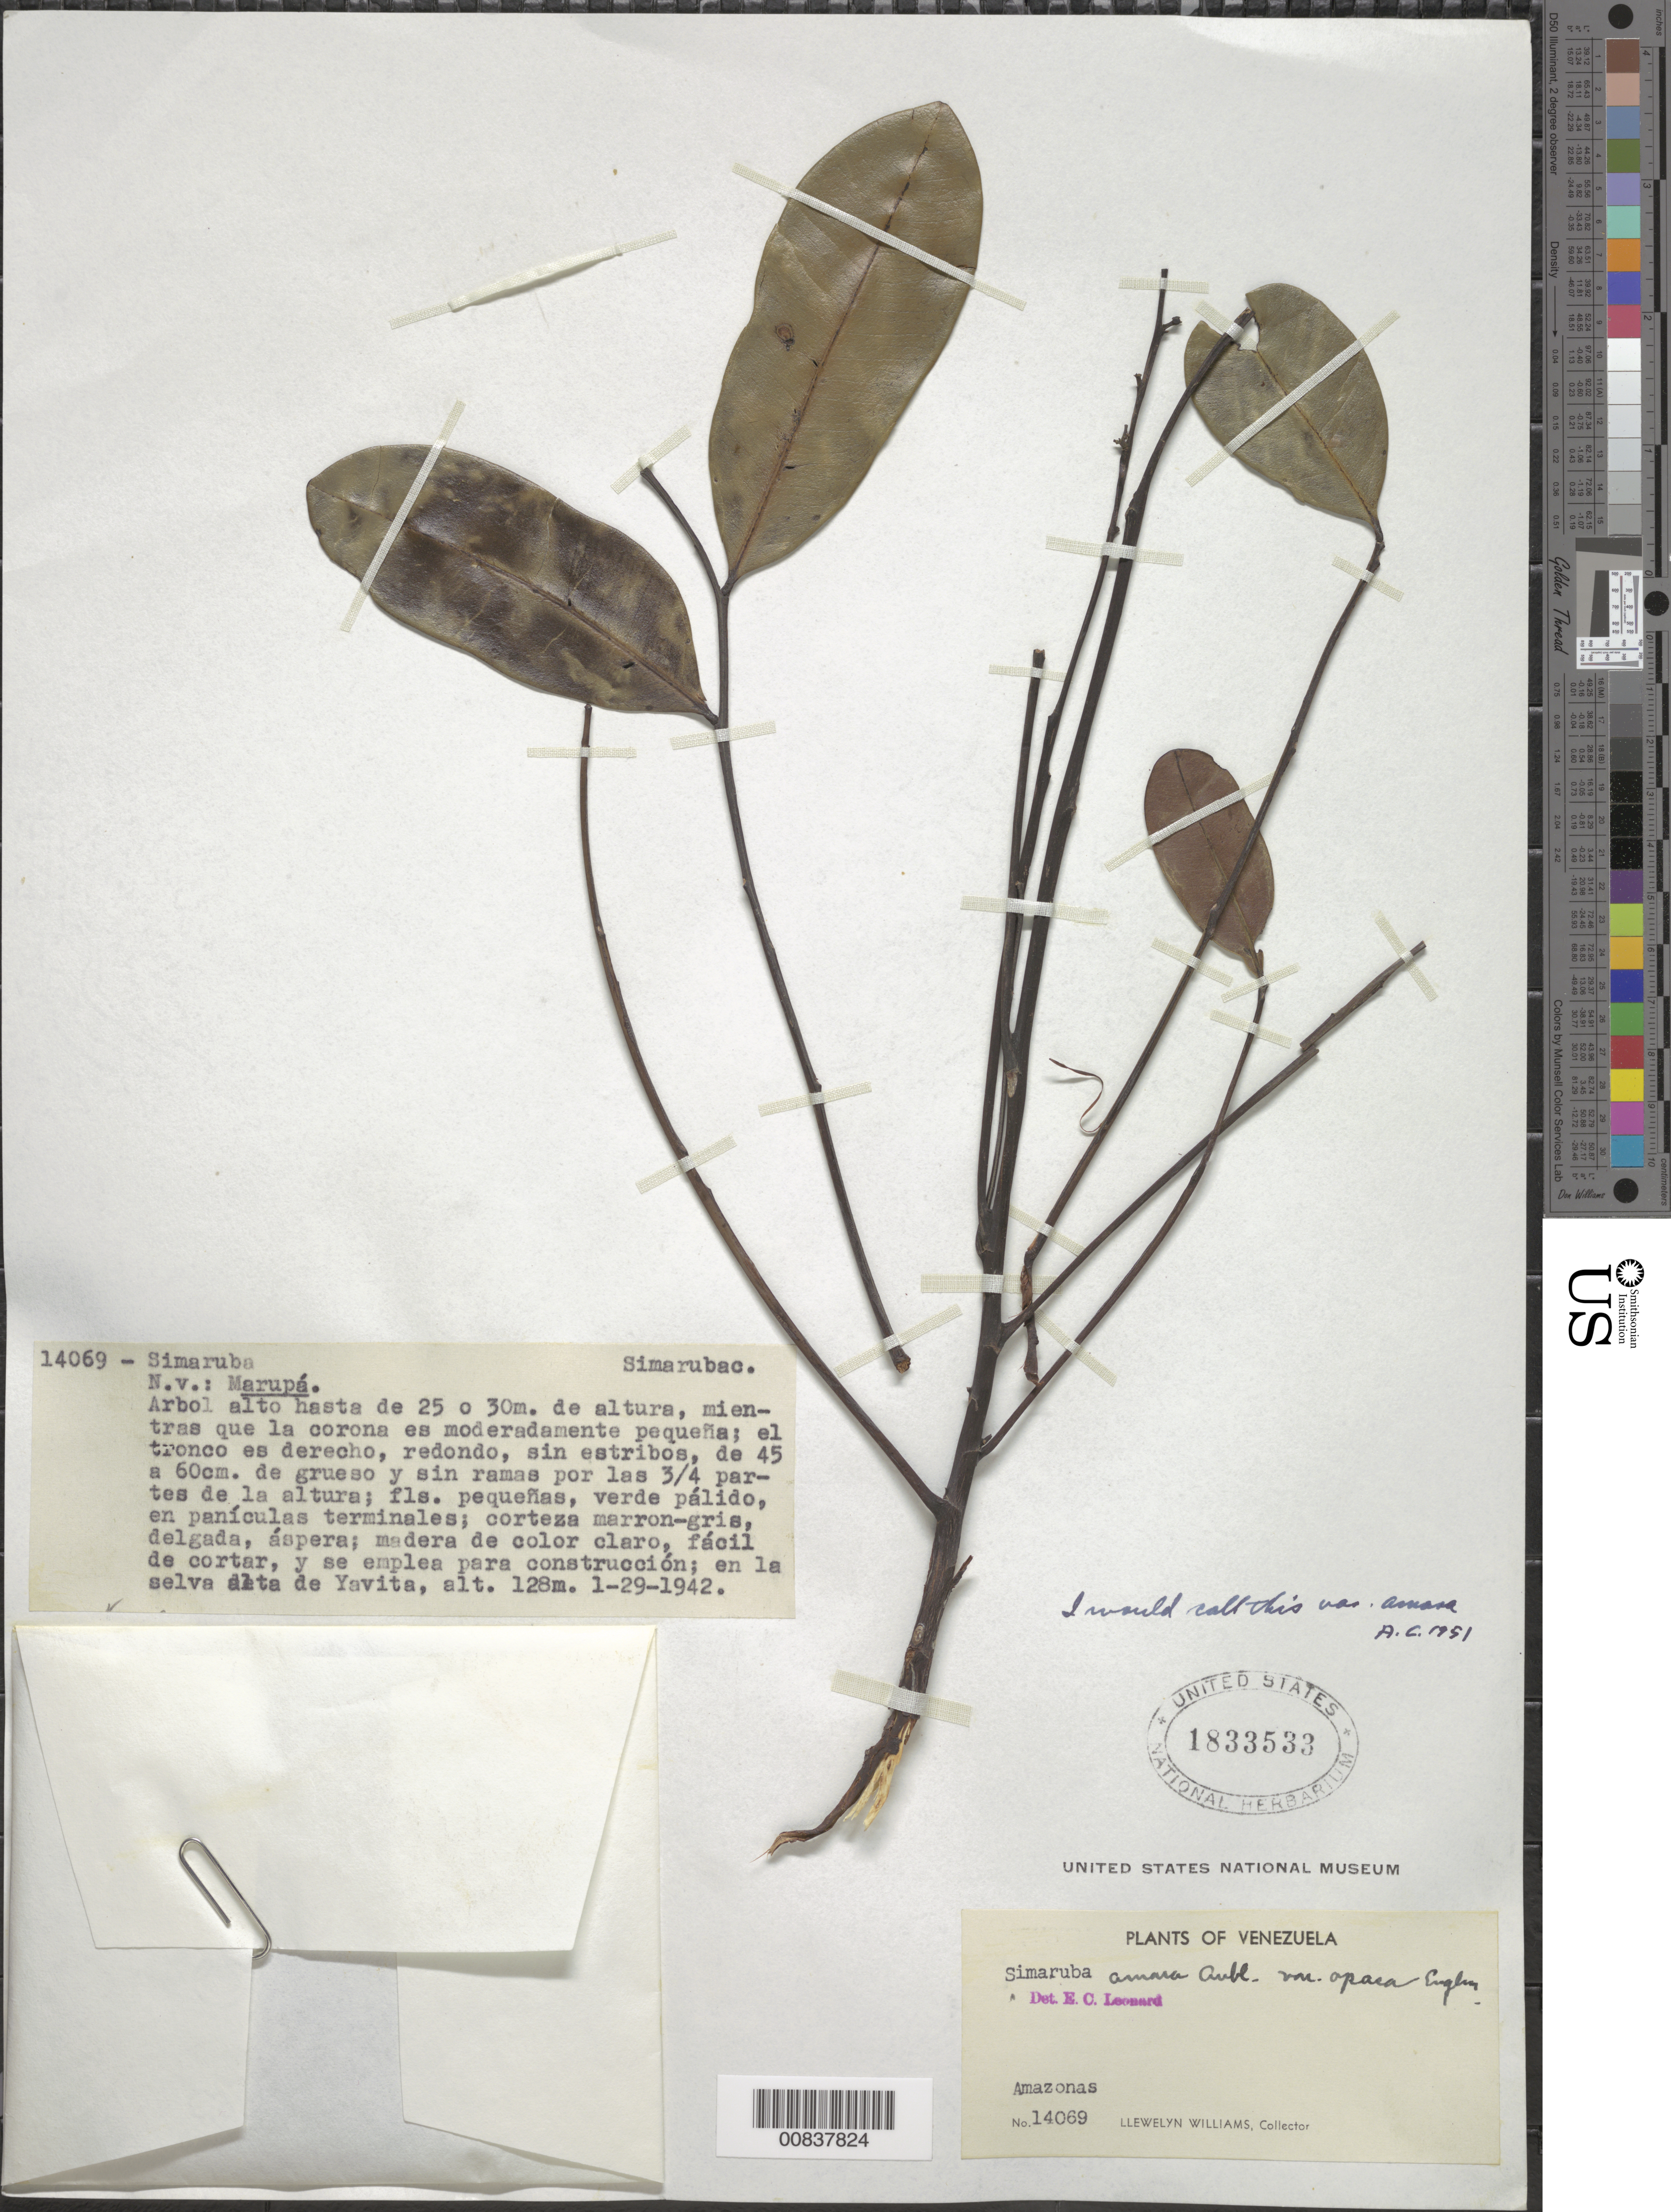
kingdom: Plantae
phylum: Tracheophyta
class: Magnoliopsida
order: Sapindales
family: Simaroubaceae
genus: Simarouba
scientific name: Simarouba amara var. amara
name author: Aubl.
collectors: Ll. Williams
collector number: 14069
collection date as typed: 1-Jan-42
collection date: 1942-01-01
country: Venezuela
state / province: Amazonas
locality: Yavita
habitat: Selva alta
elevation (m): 128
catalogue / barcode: US 1833533